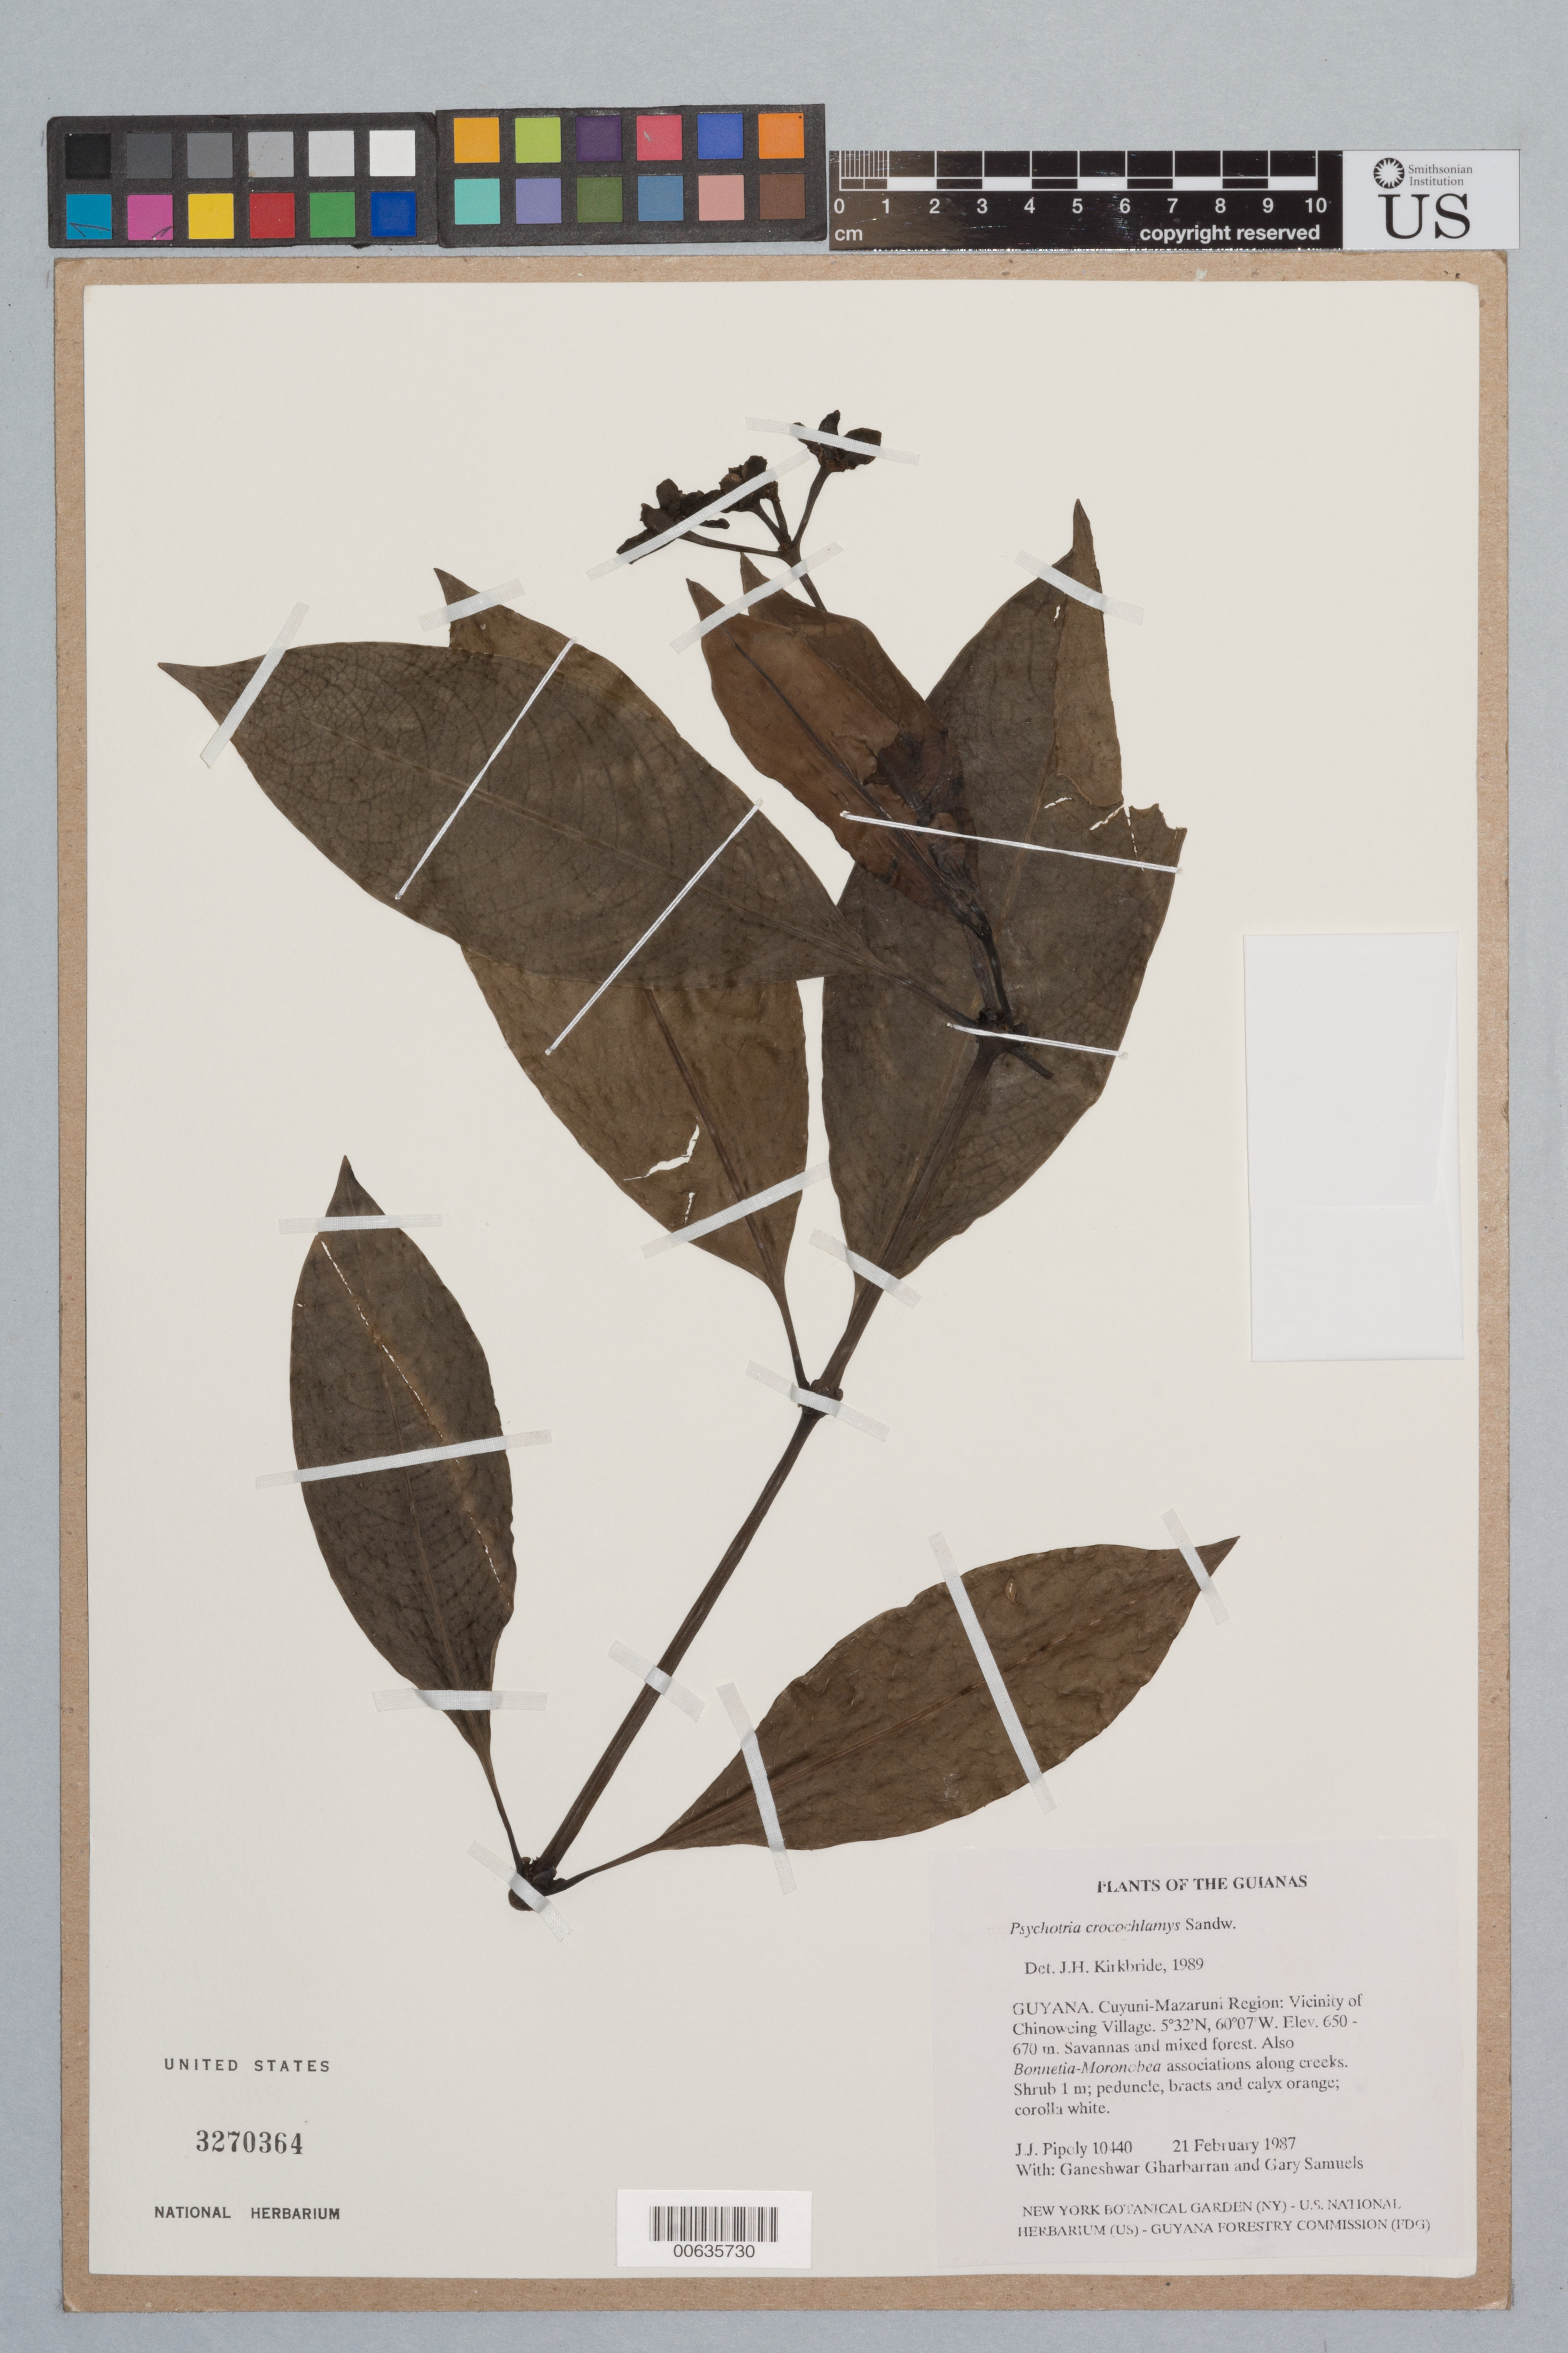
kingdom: Plantae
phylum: Tracheophyta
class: Magnoliopsida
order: Gentianales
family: Rubiaceae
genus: Palicourea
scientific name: Palicourea crocochlamys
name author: (Sandw.) Delprete & J.H. Kirkbr.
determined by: Kirkbride, J. H., Jr.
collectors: J. J. Pipoly, G. Gharbarran & G. Samuels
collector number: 10440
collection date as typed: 21 February 1987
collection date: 1987-02-21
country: Guyana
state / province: Cuyuni-Mazaruni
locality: Vicinity of Chinoweing Village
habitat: Savannas and mixed forest. Also Bonnetia-Moronobea associations along creeks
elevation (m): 650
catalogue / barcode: US 3270364